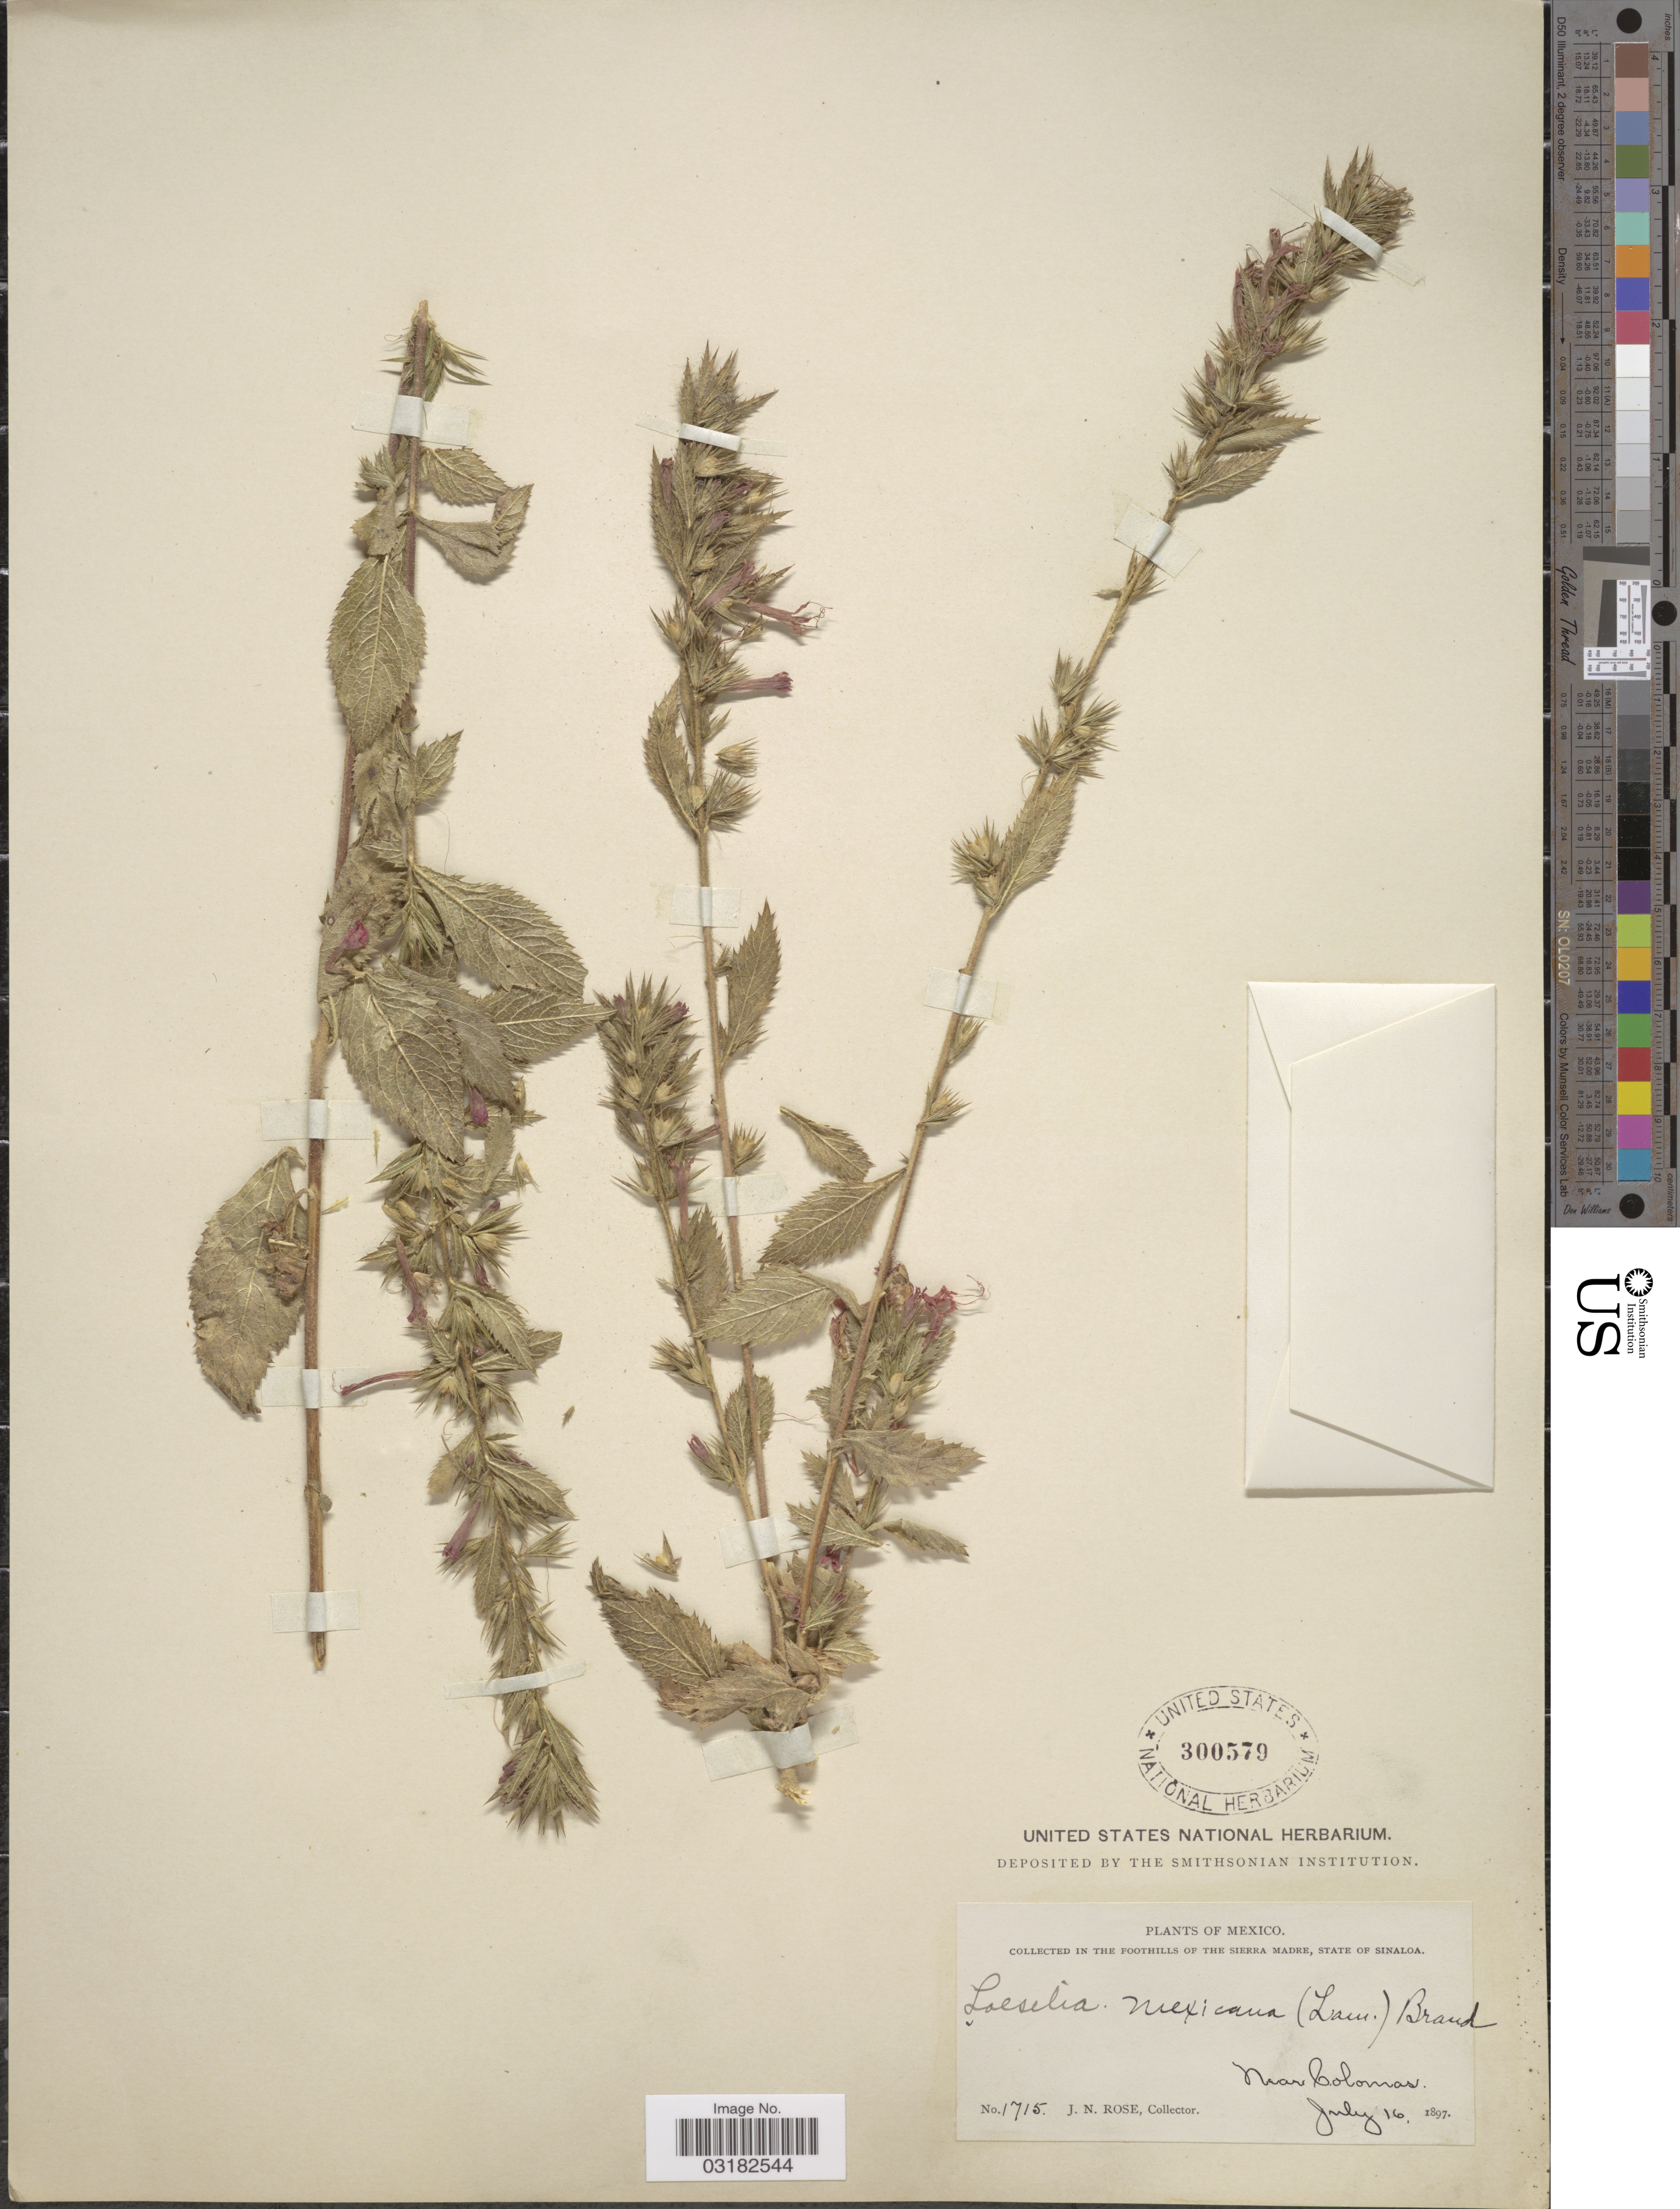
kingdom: Plantae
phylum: Tracheophyta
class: Magnoliopsida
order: Ericales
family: Polemoniaceae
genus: Loeselia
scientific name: Loeselia mexicana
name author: (Lam.) Brand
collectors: J. N. Rose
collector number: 1715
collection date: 1897-07-16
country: Mexico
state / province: Sinaloa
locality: The foothills of the Sierra Madre. Near Colomas.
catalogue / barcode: US 300579